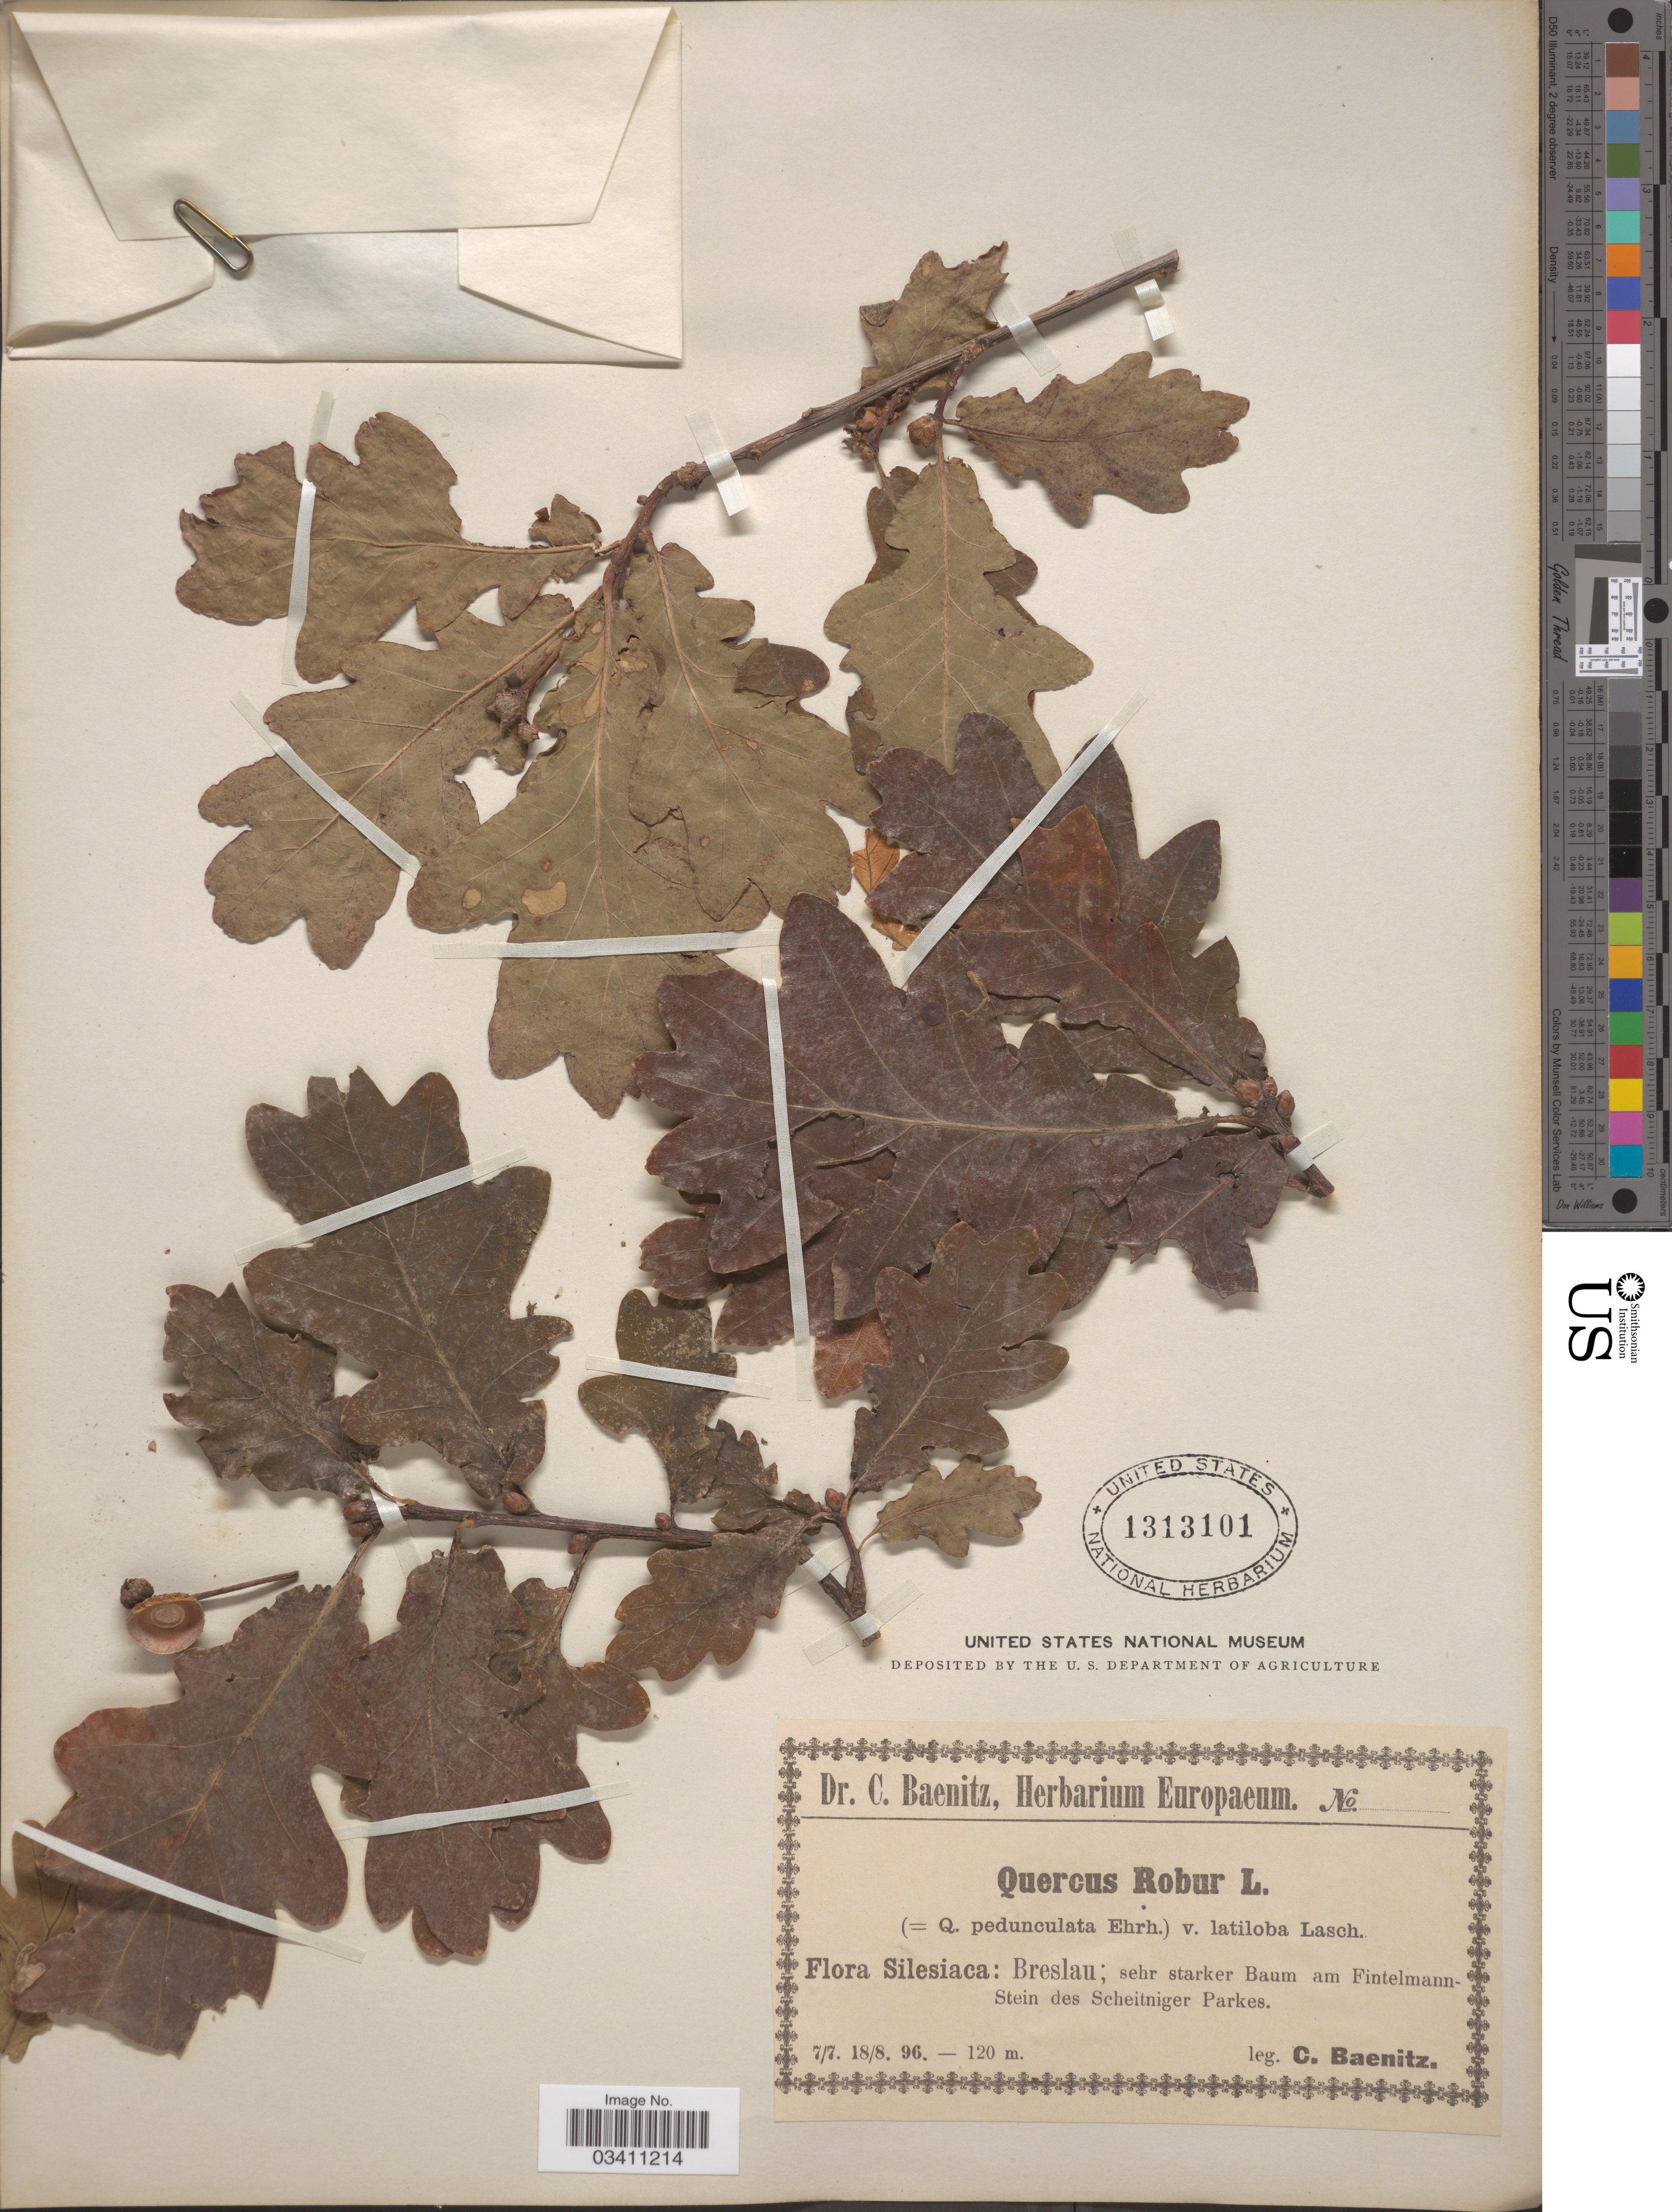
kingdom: Plantae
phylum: Tracheophyta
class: Magnoliopsida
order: Fagales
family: Fagaceae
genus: Quercus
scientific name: Quercus robur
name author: L.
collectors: C. G. Baenitz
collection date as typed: Transcribed d/m/y: 7/7/96 to 18/8/96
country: Poland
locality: Silesiaca: Breslau; sehr starker Baum am Fintelmann-Stein des Scheitniger Parkes.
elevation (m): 120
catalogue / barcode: US 1313101